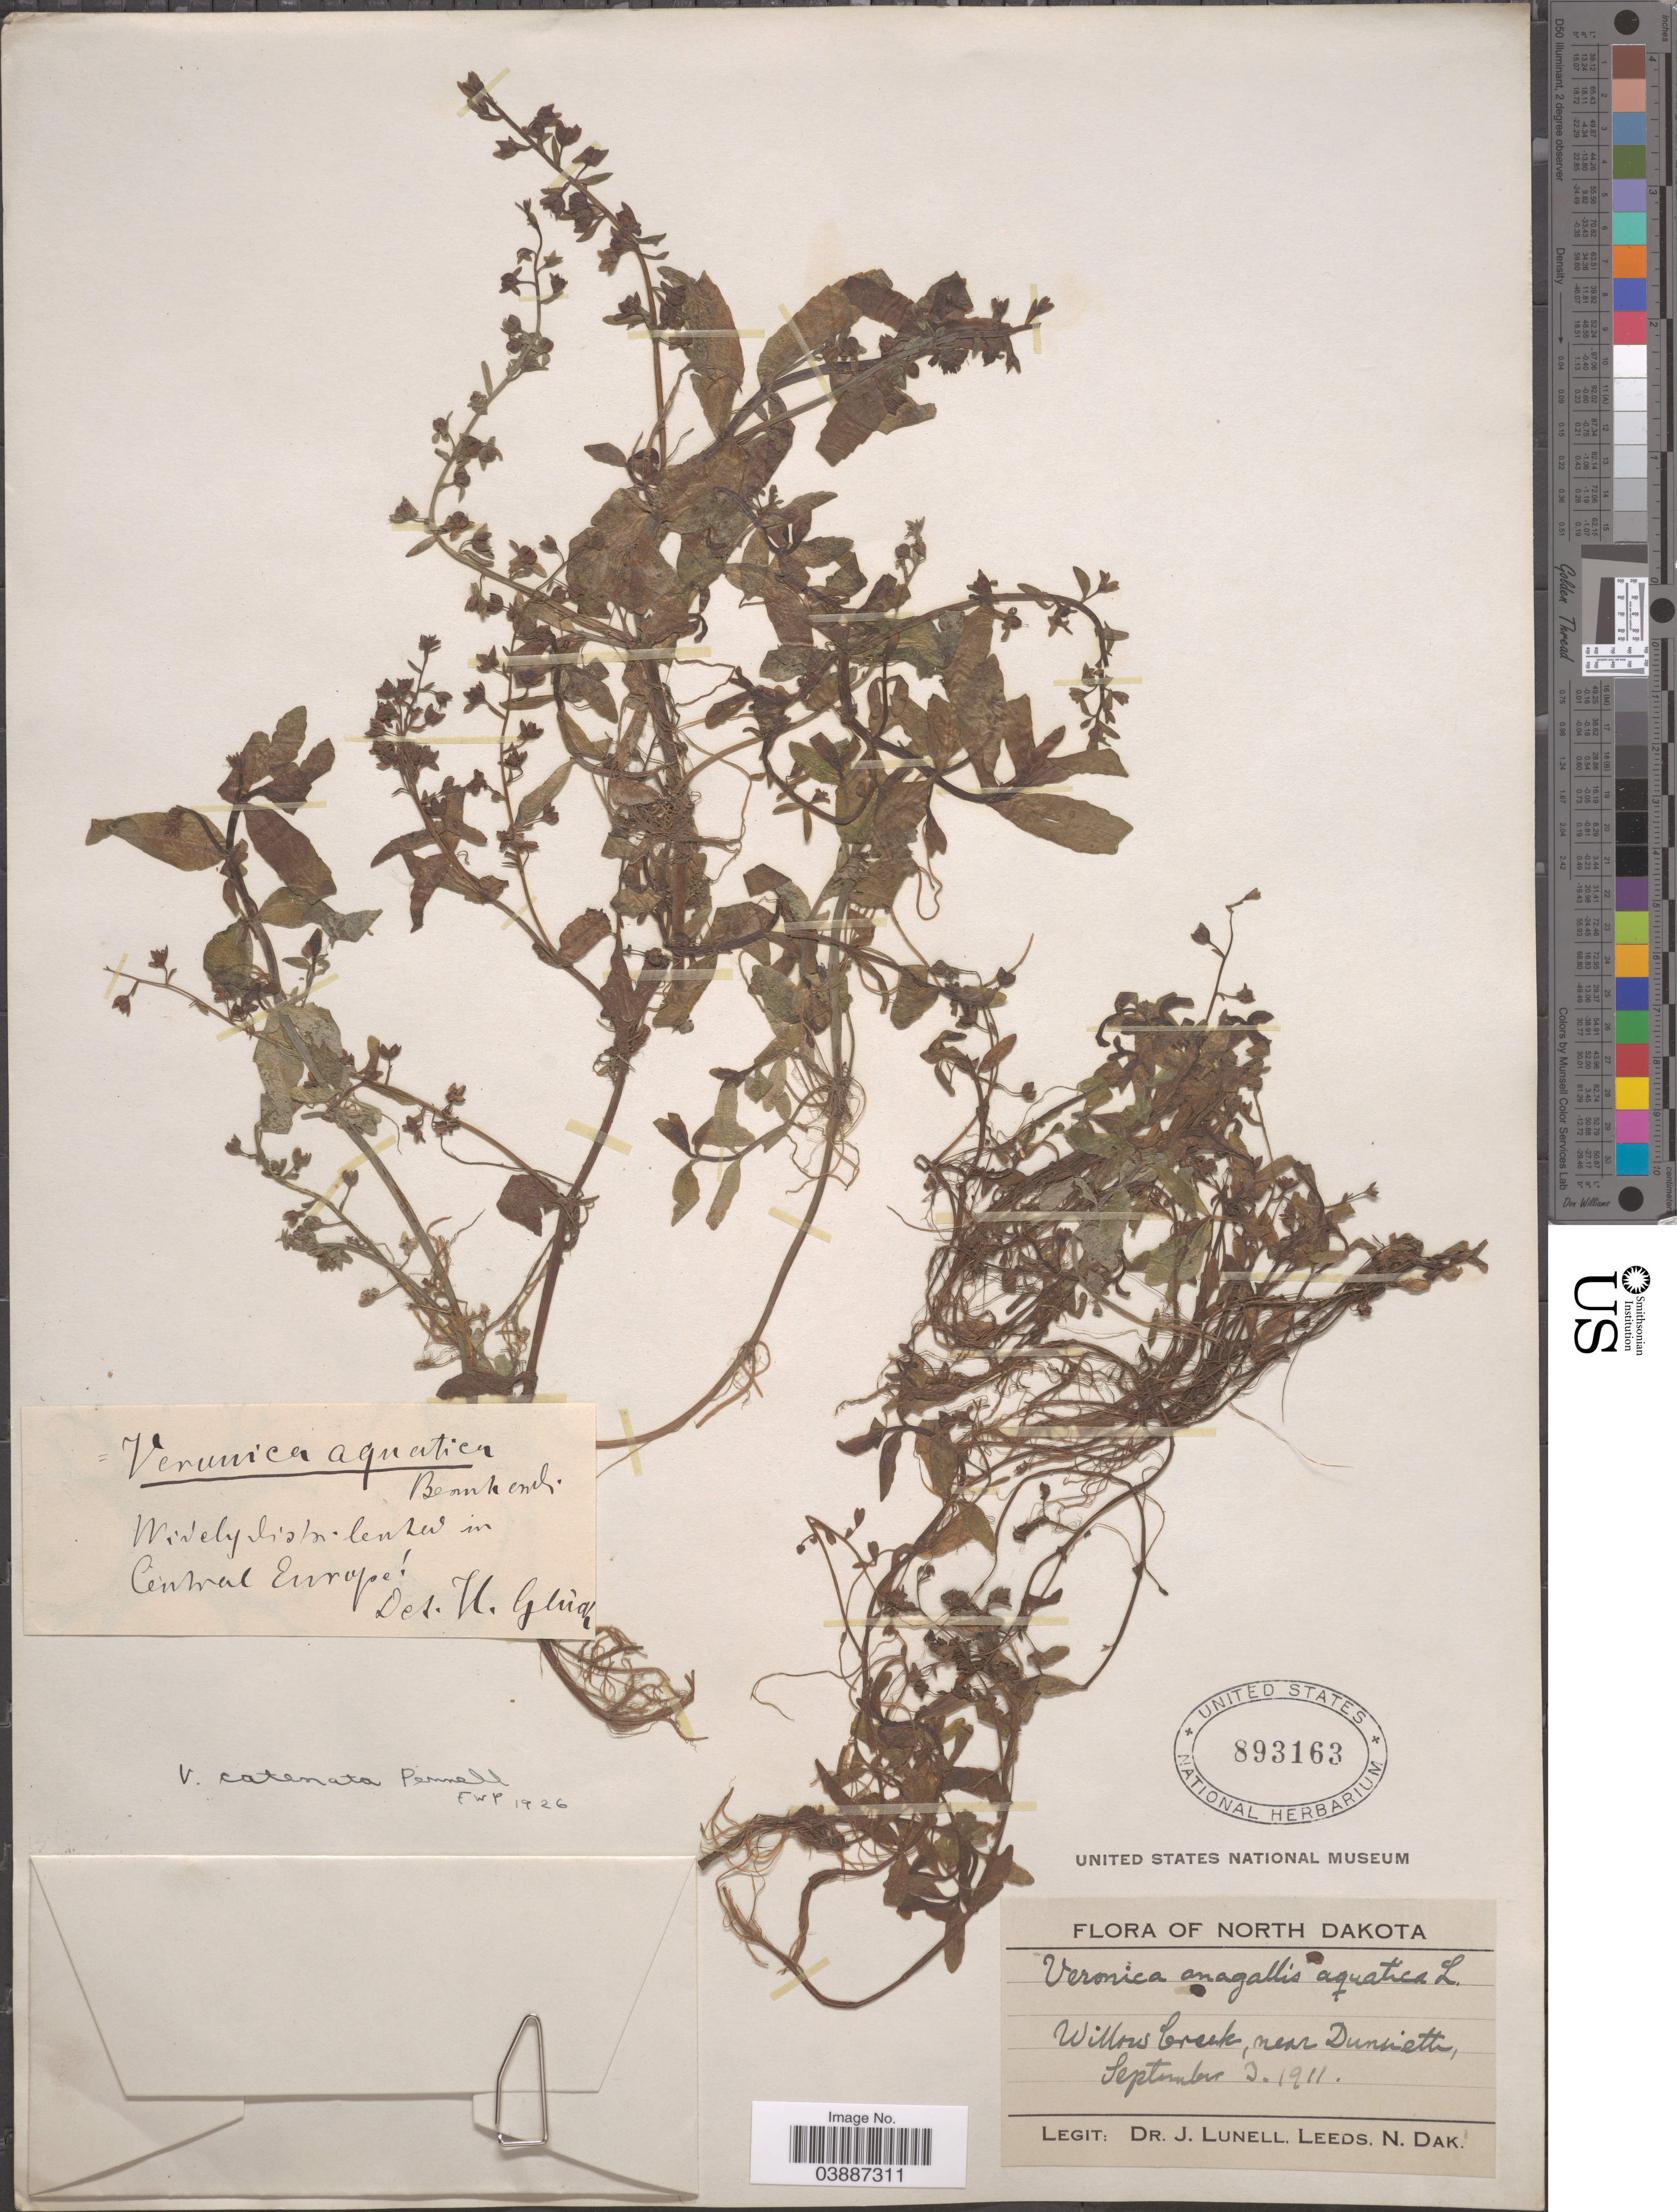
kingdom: Plantae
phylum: Tracheophyta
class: Magnoliopsida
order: Lamiales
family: Plantaginaceae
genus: Veronica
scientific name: Veronica catenata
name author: Pennell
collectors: J. Lunell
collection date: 1911-09-03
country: United States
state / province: North Dakota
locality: Willow Creek, near Duneith.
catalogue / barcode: US 893163